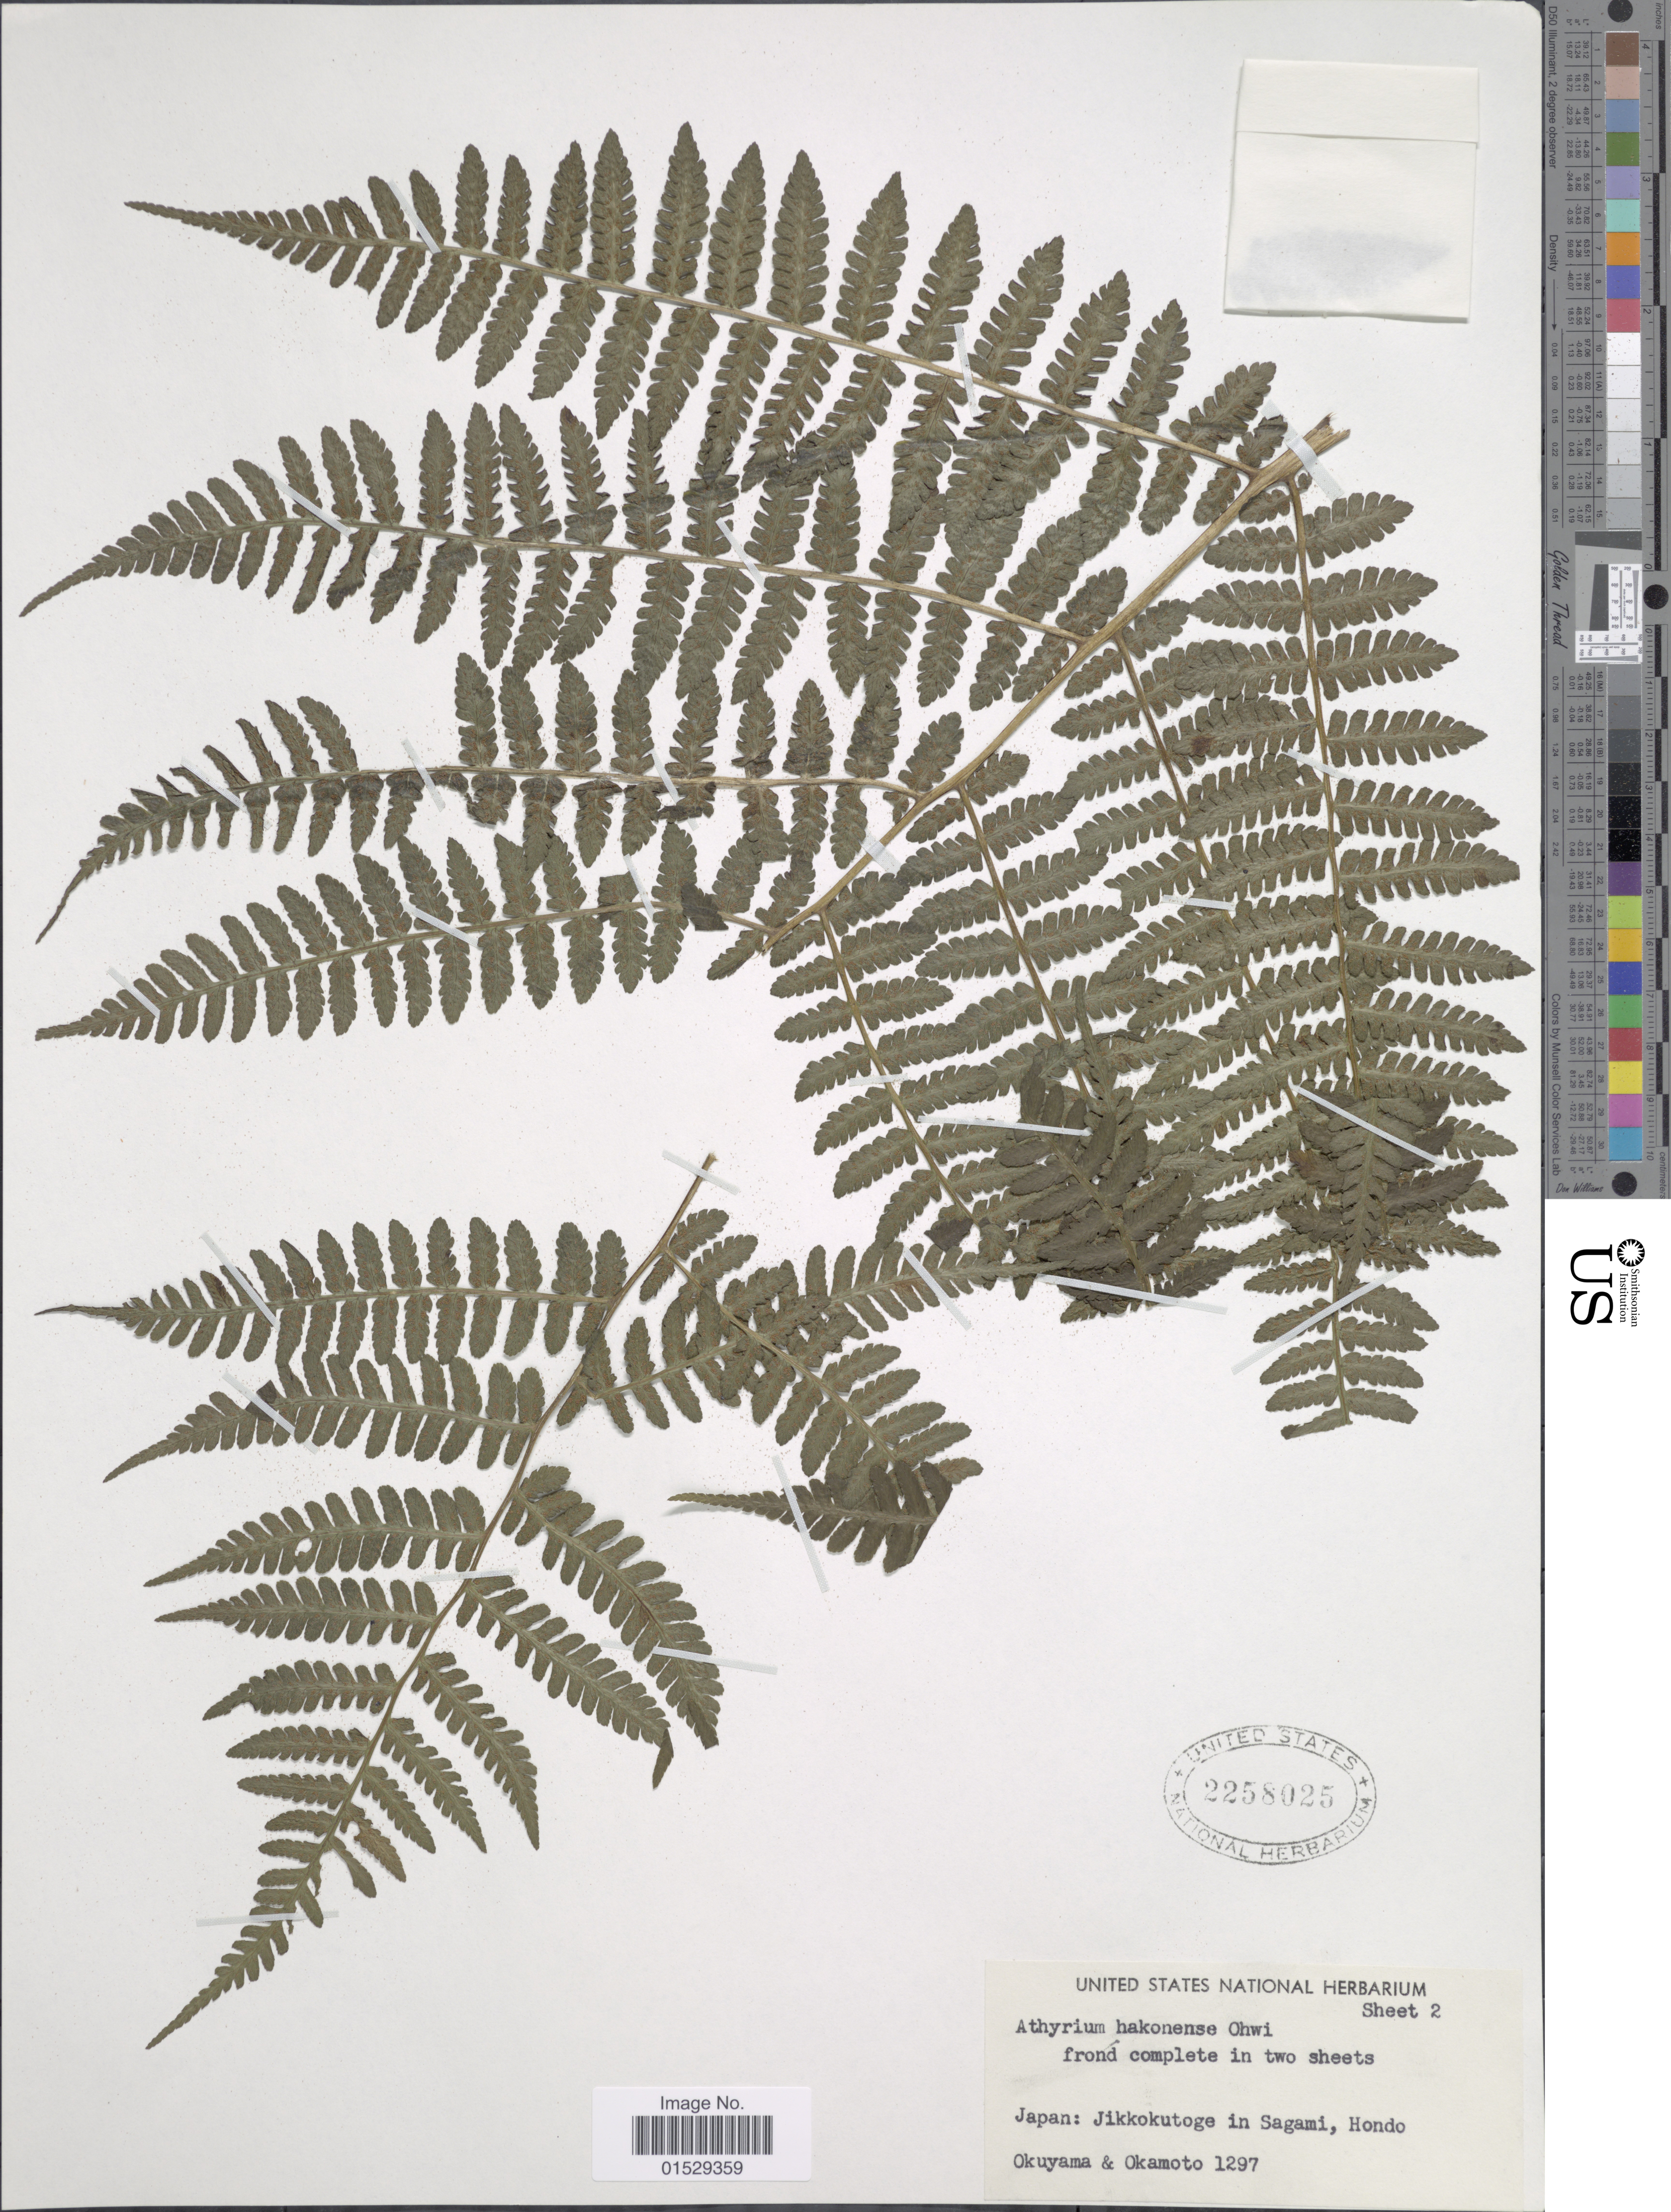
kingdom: Plantae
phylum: Tracheophyta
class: Polypodiopsida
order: Polypodiales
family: Athyriaceae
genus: Cornopteris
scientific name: Cornopteris hakonensis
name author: (Makino)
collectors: S. Okuyama & K. Okamoto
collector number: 1297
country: Japan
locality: Japan; Jikkokutoge in Sagami, Hondo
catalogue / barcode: US 2258025